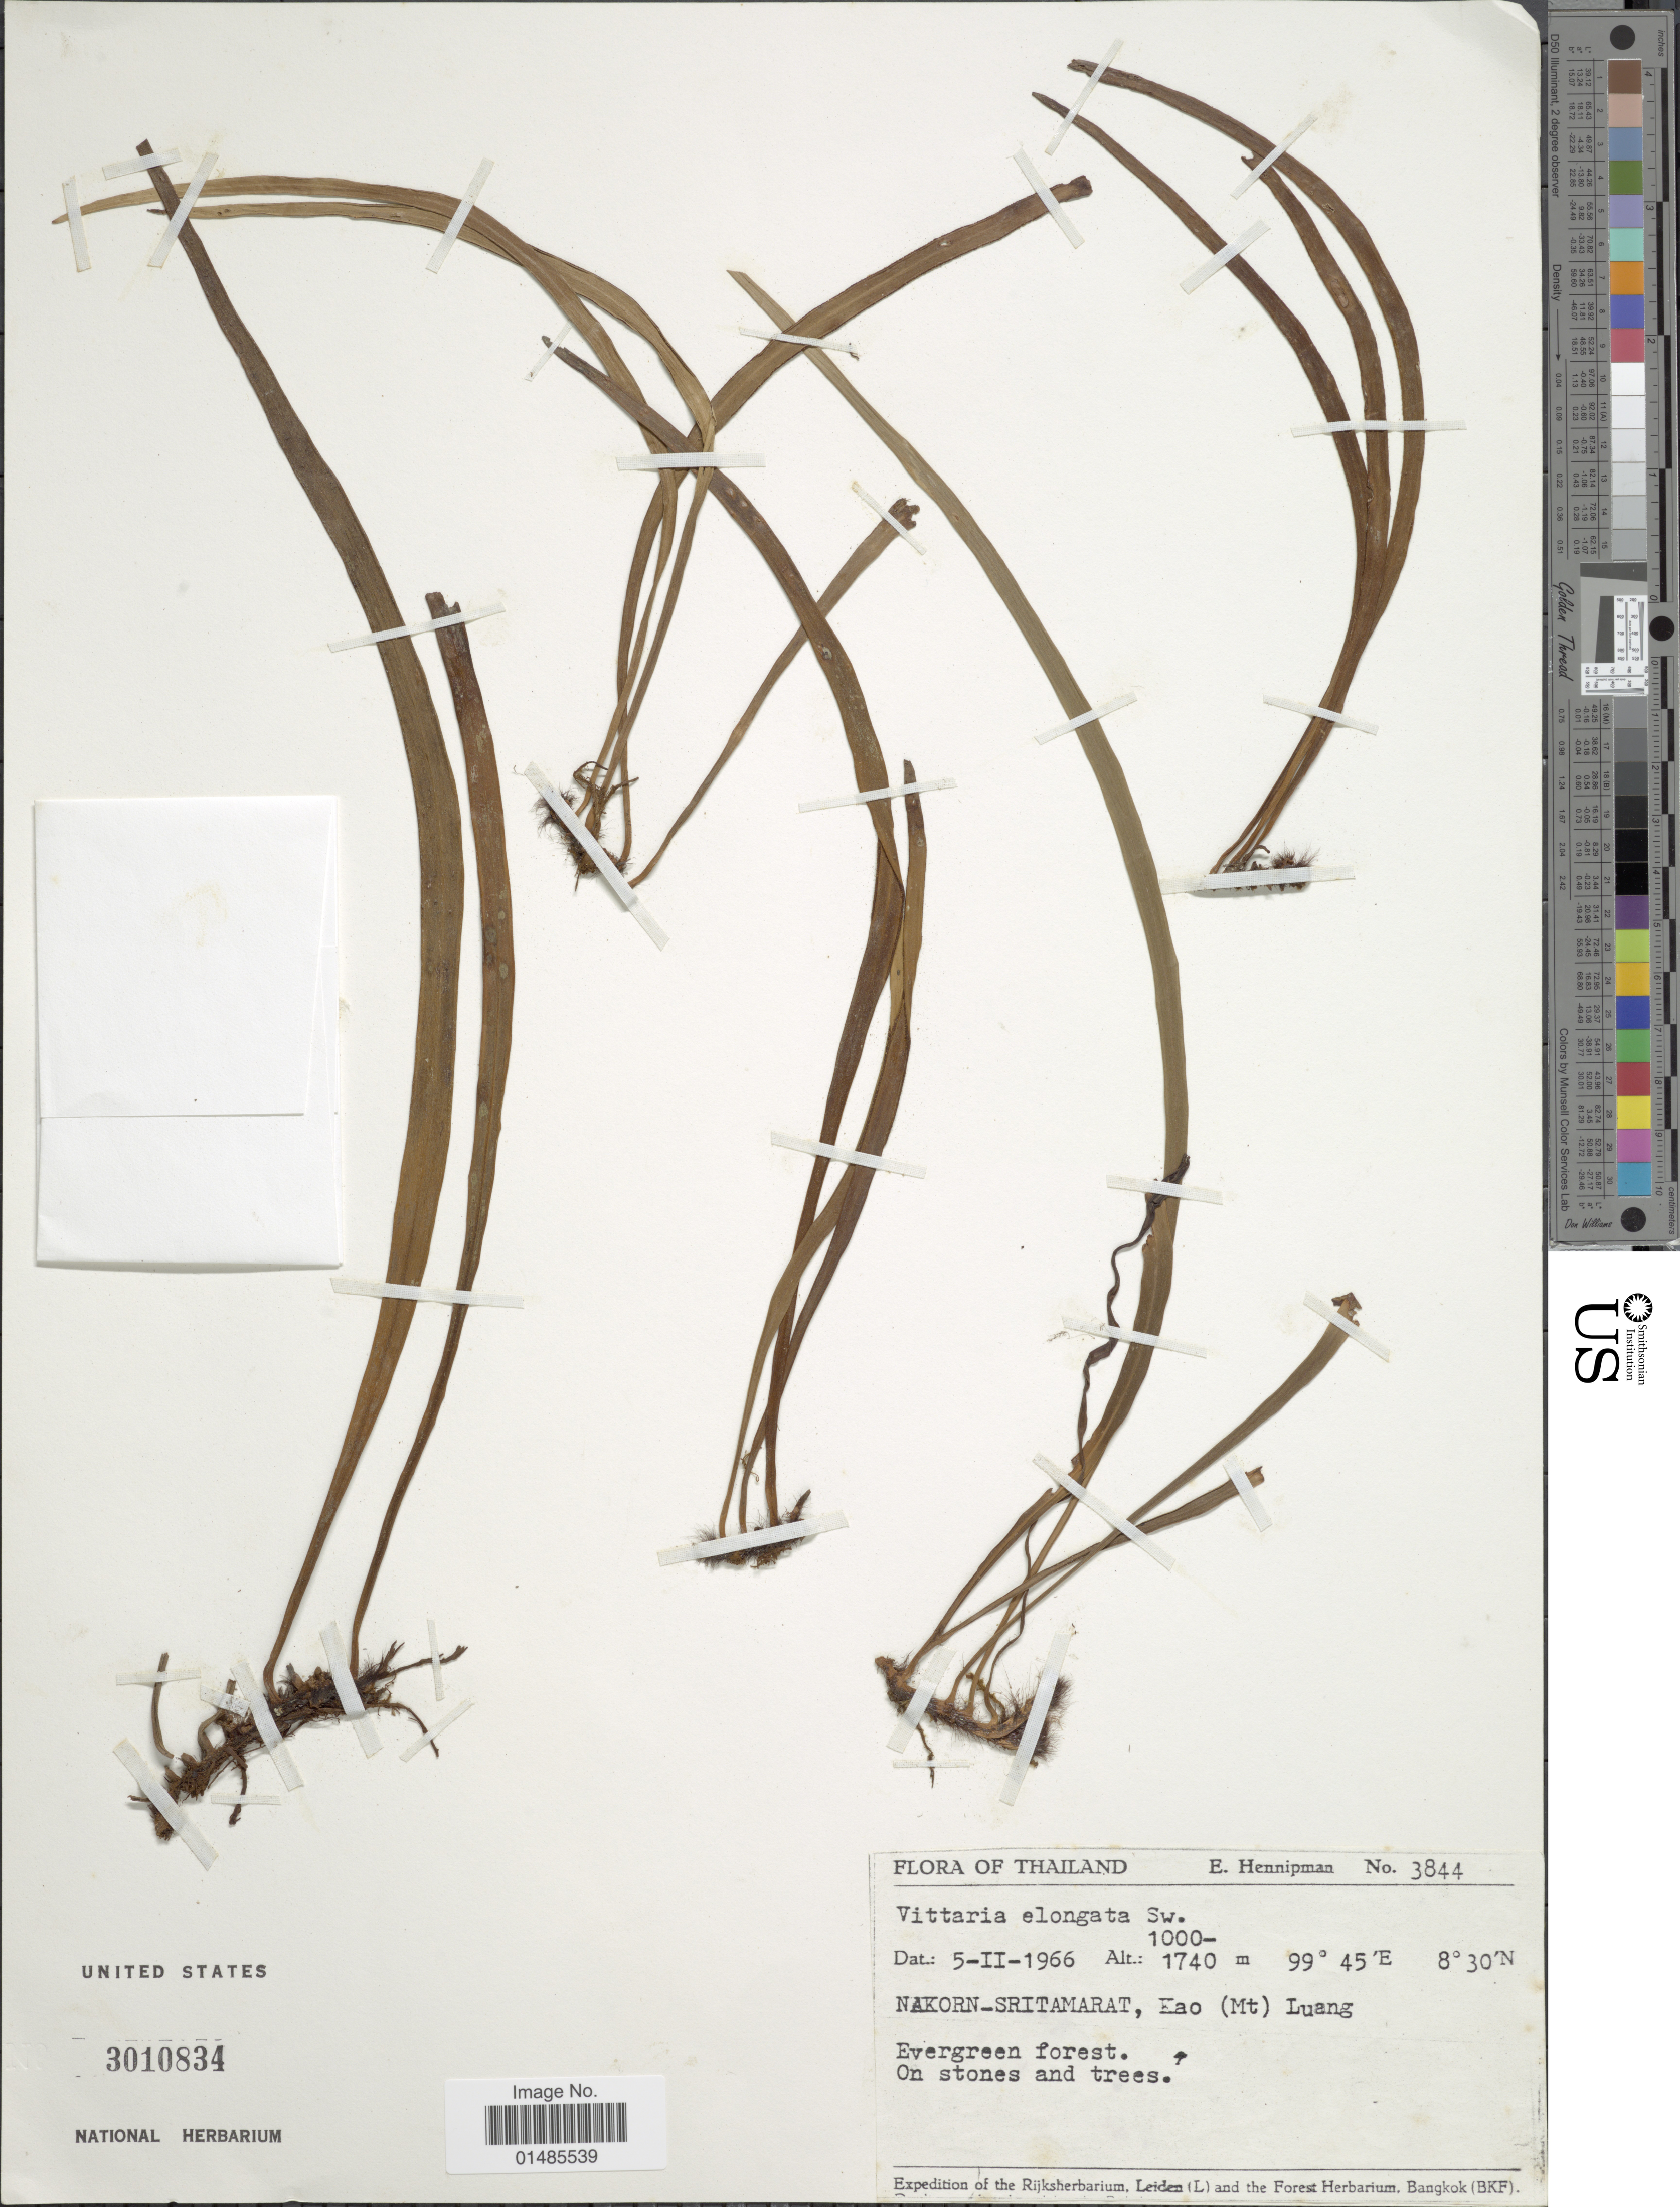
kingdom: Plantae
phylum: Tracheophyta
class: Polypodiopsida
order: Polypodiales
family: Pteridaceae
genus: Haplopteris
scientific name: Haplopteris elongata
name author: (Sw.) Crane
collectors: E. Hennipman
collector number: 3844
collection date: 1966-02-05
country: Thailand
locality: Nakorn-Sritamarat, Kao (Mt) Luang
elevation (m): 1000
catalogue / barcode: US 3010834